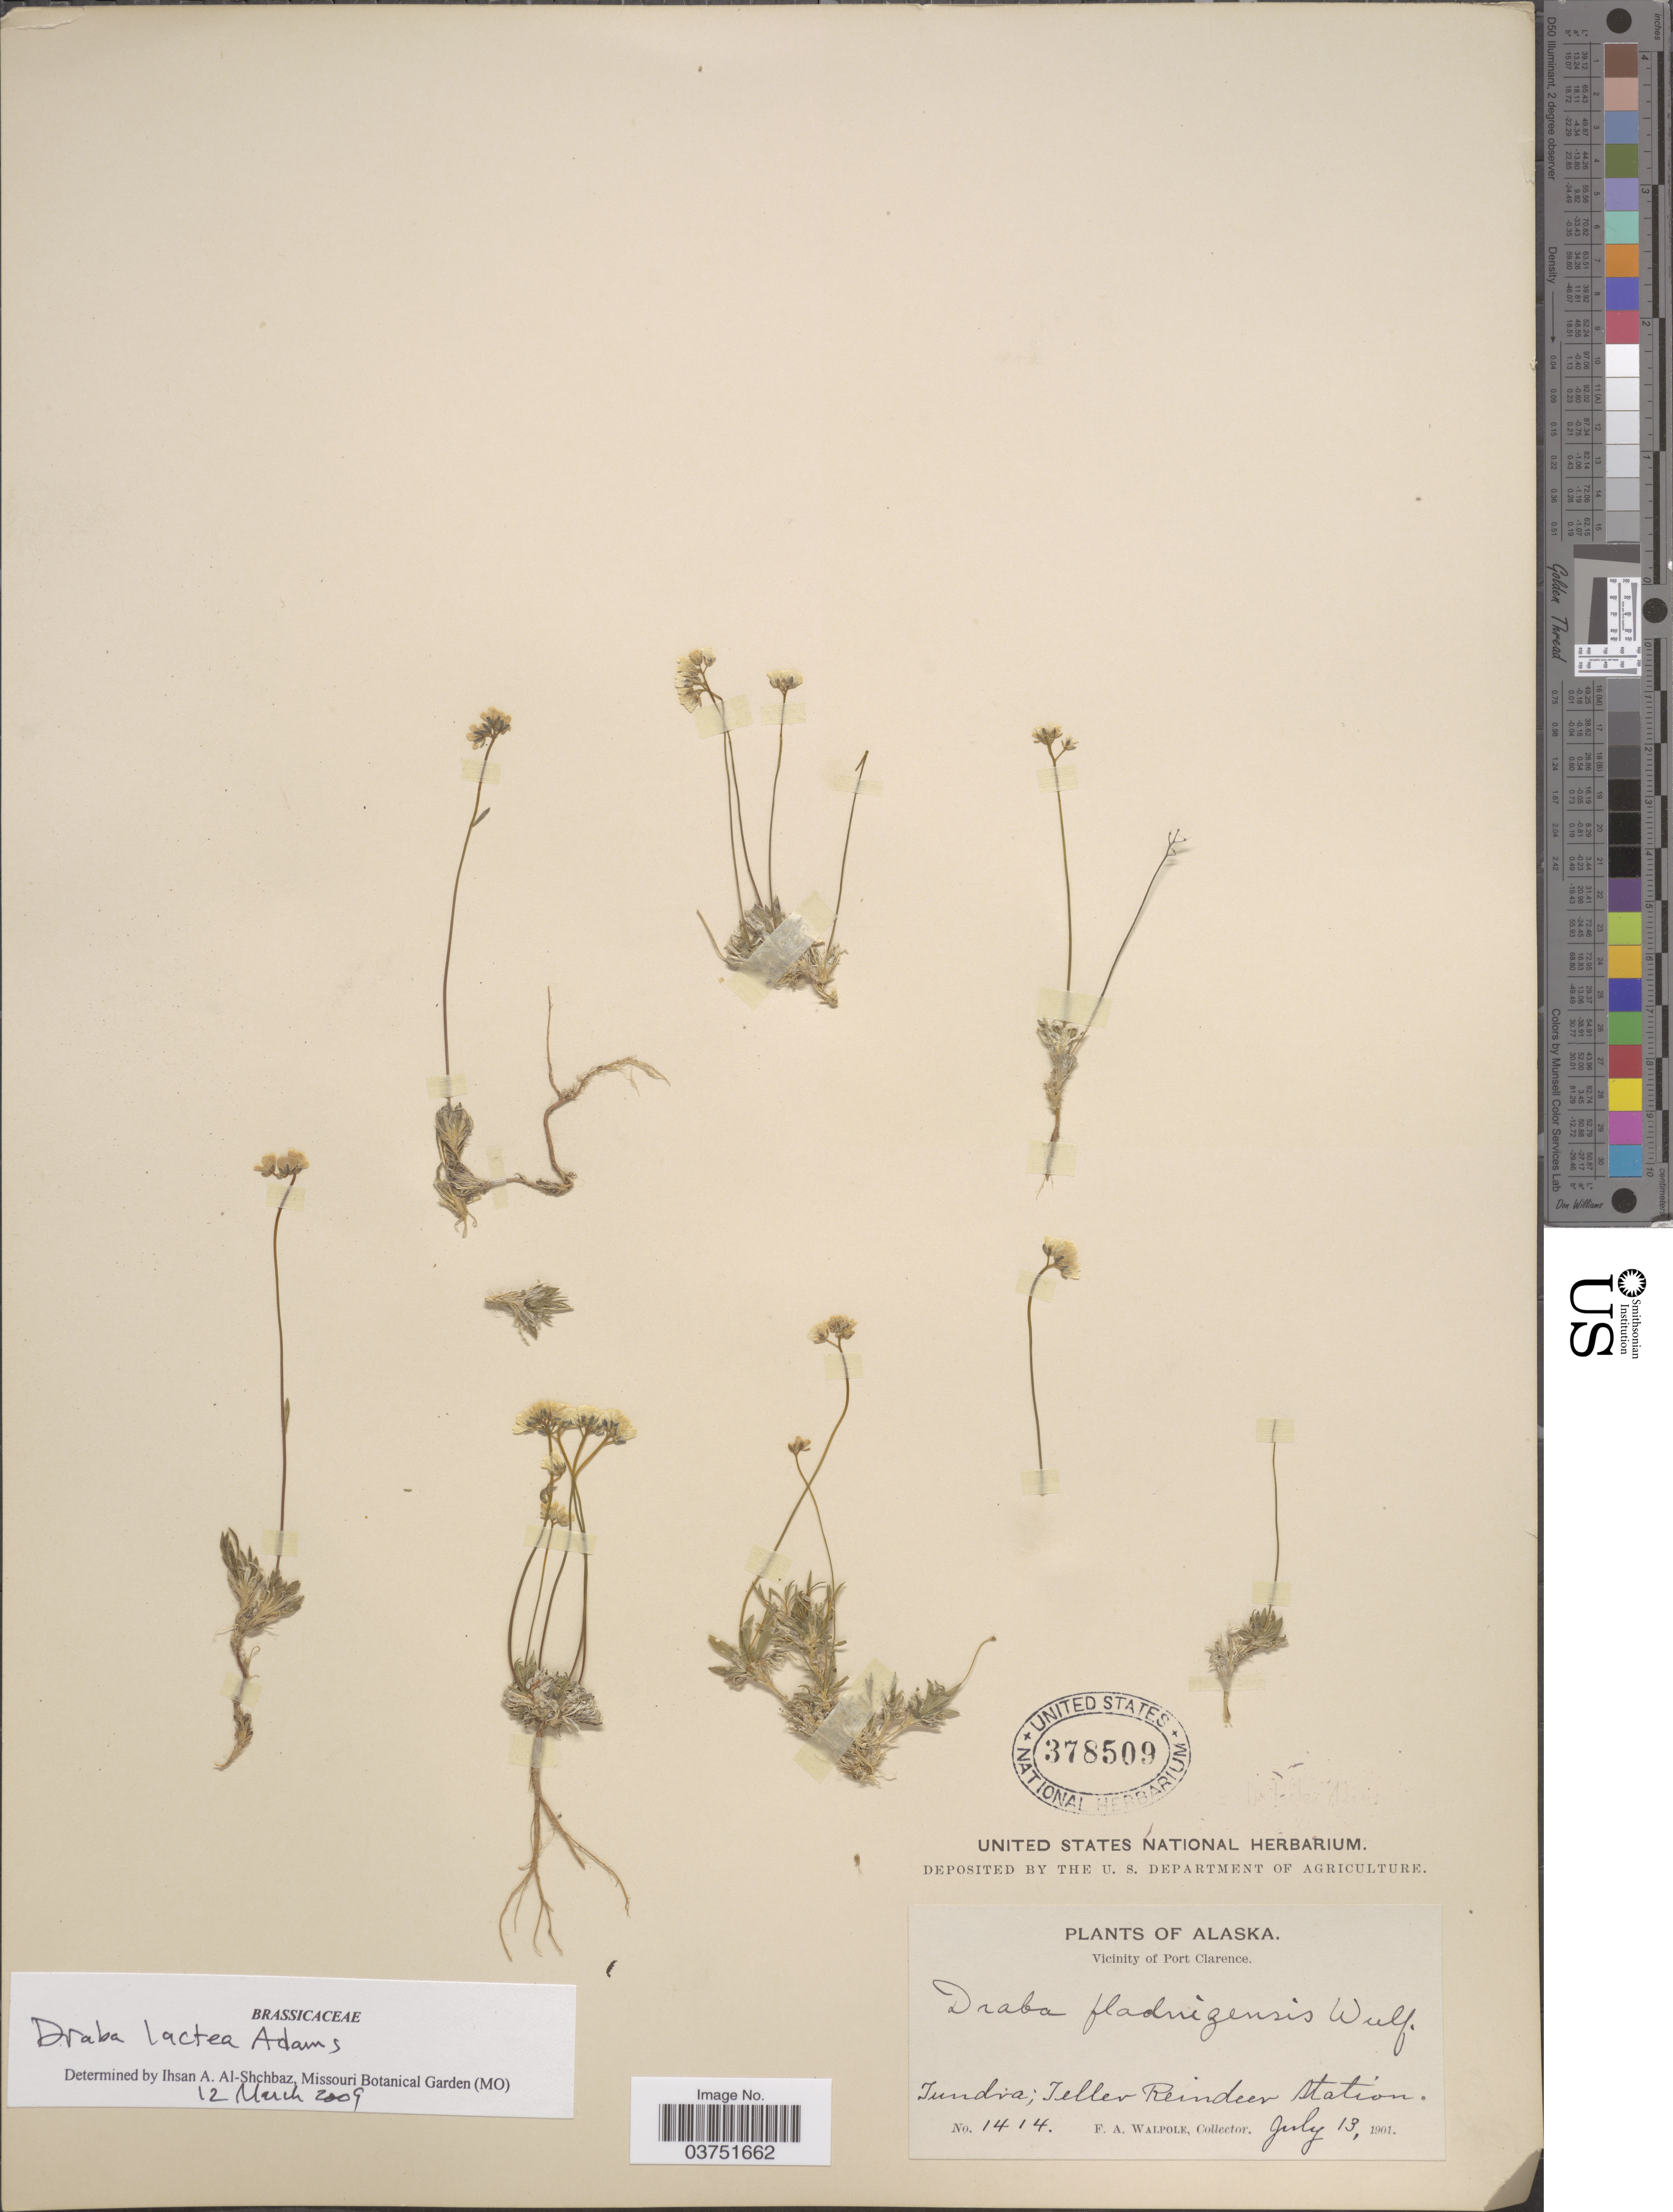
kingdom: Plantae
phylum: Tracheophyta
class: Magnoliopsida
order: Brassicales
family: Brassicaceae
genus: Draba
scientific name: Draba lactea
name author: Adams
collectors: F. Walpole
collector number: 1414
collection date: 1901-07-13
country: United States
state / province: Alaska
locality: Vicinity of Port Clarence. Tundra; Teller Reindeer Station.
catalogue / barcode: US 378509